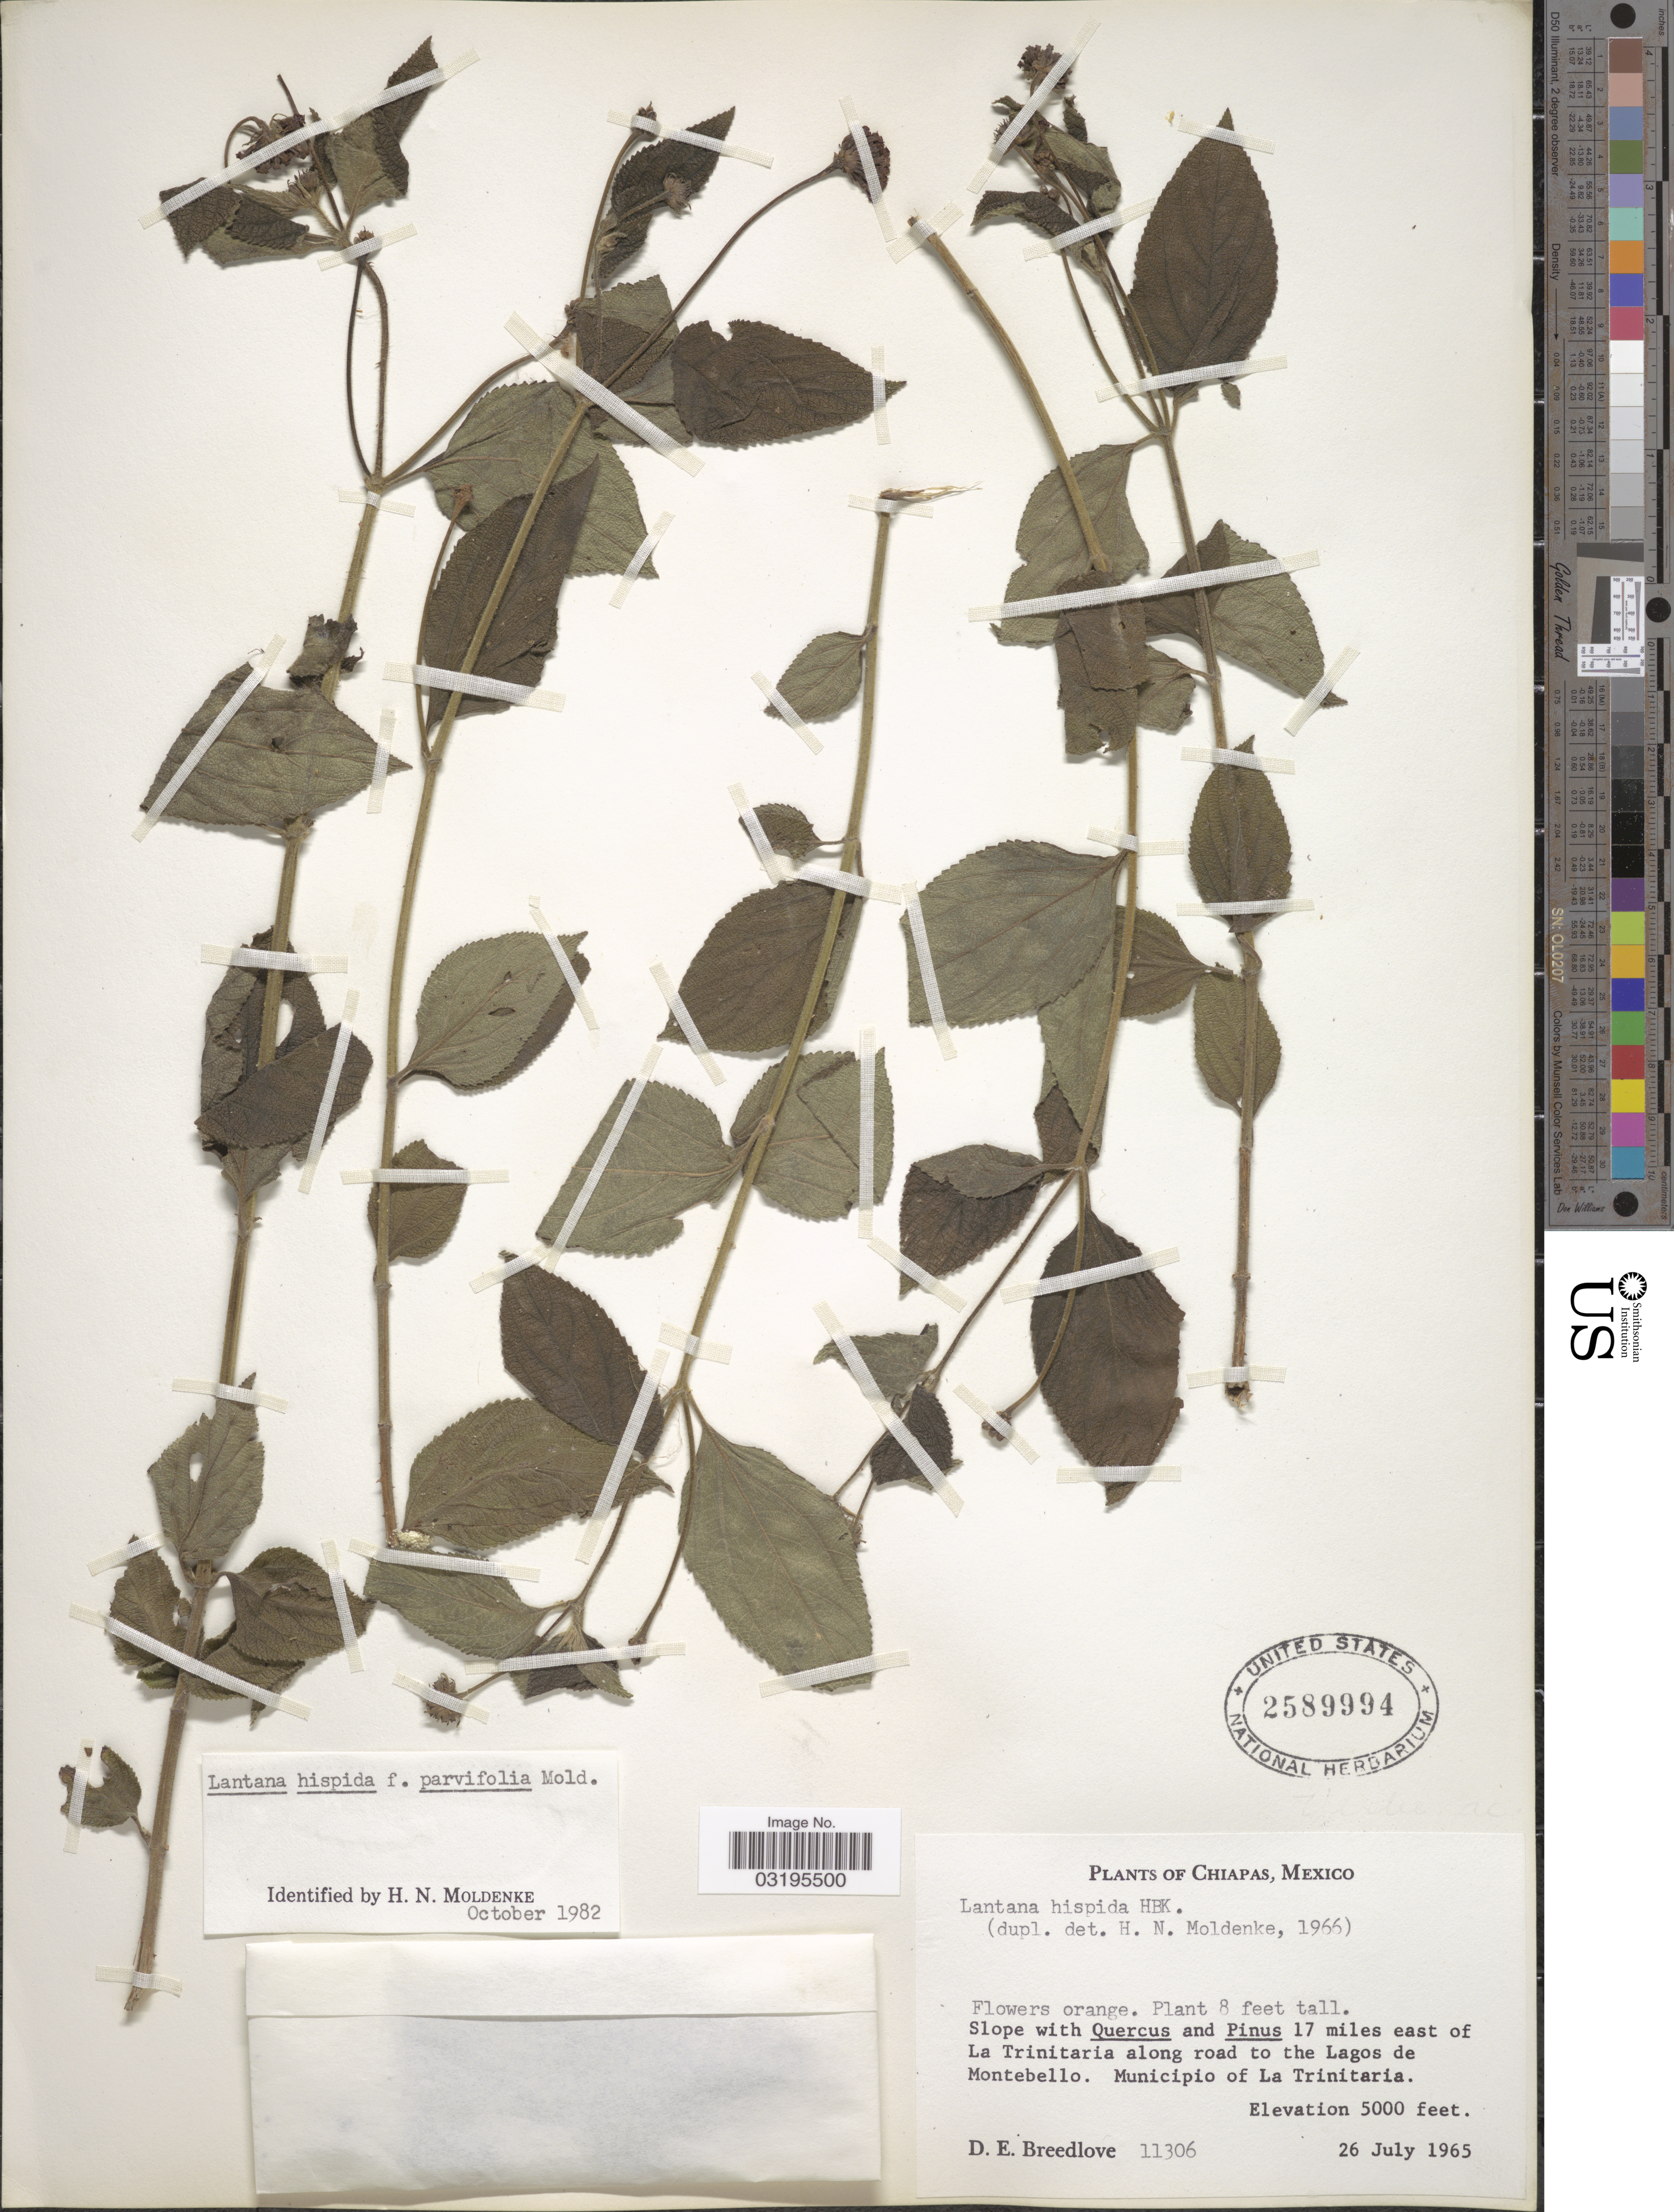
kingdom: Plantae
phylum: Tracheophyta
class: Magnoliopsida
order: Lamiales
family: Verbenaceae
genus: Lantana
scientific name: Lantana hispida f. parvifolia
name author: Kunth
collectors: D. E. Breedlove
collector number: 11306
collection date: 1965-07-26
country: Mexico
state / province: Chiapas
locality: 17 miles east of La Trinitaria along road to the Lagos de Montebello. Municipio of La Trinitaria.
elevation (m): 1524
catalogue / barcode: US 2589994